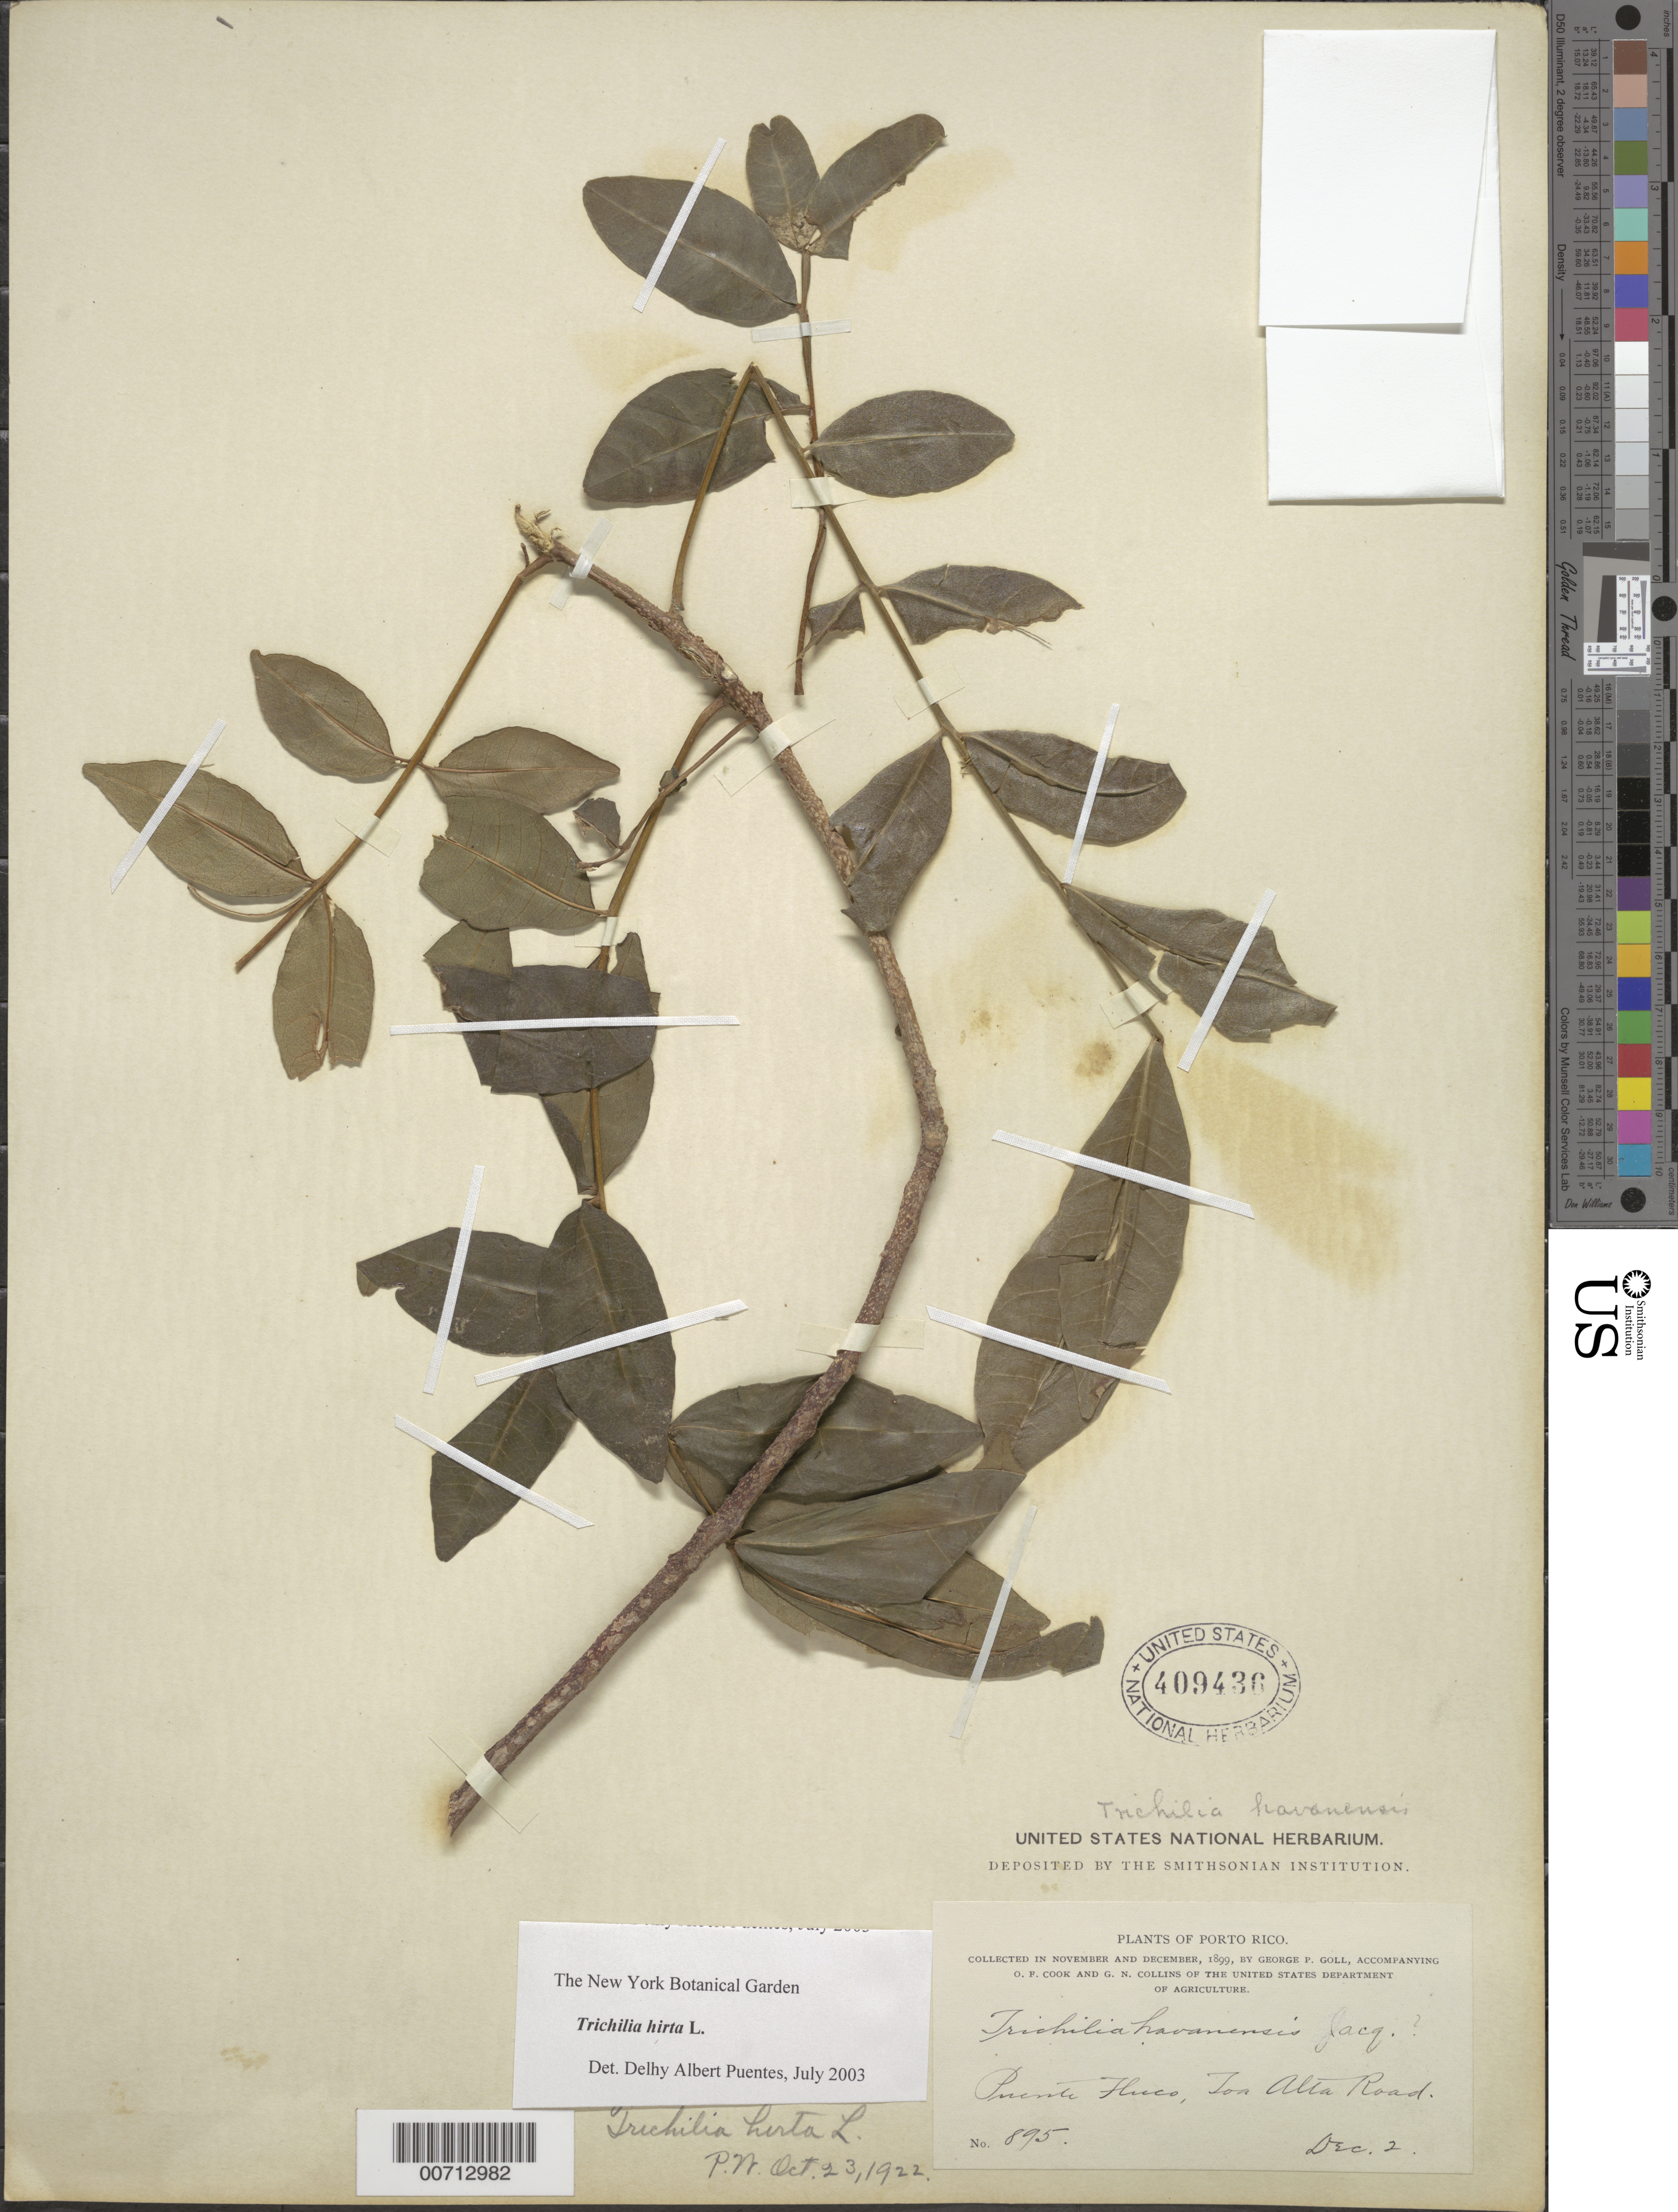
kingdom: Plantae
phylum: Tracheophyta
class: Magnoliopsida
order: Sapindales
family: Meliaceae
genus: Trichilia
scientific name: Trichilia hirta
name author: L.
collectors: G. Goll, O. F. Cook & G. Collins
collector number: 895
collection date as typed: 02 Dec 1899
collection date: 1899-12-02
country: Puerto Rico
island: Greater Antilles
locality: Puente Fluco, Toa Alta Rd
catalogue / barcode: US 409436